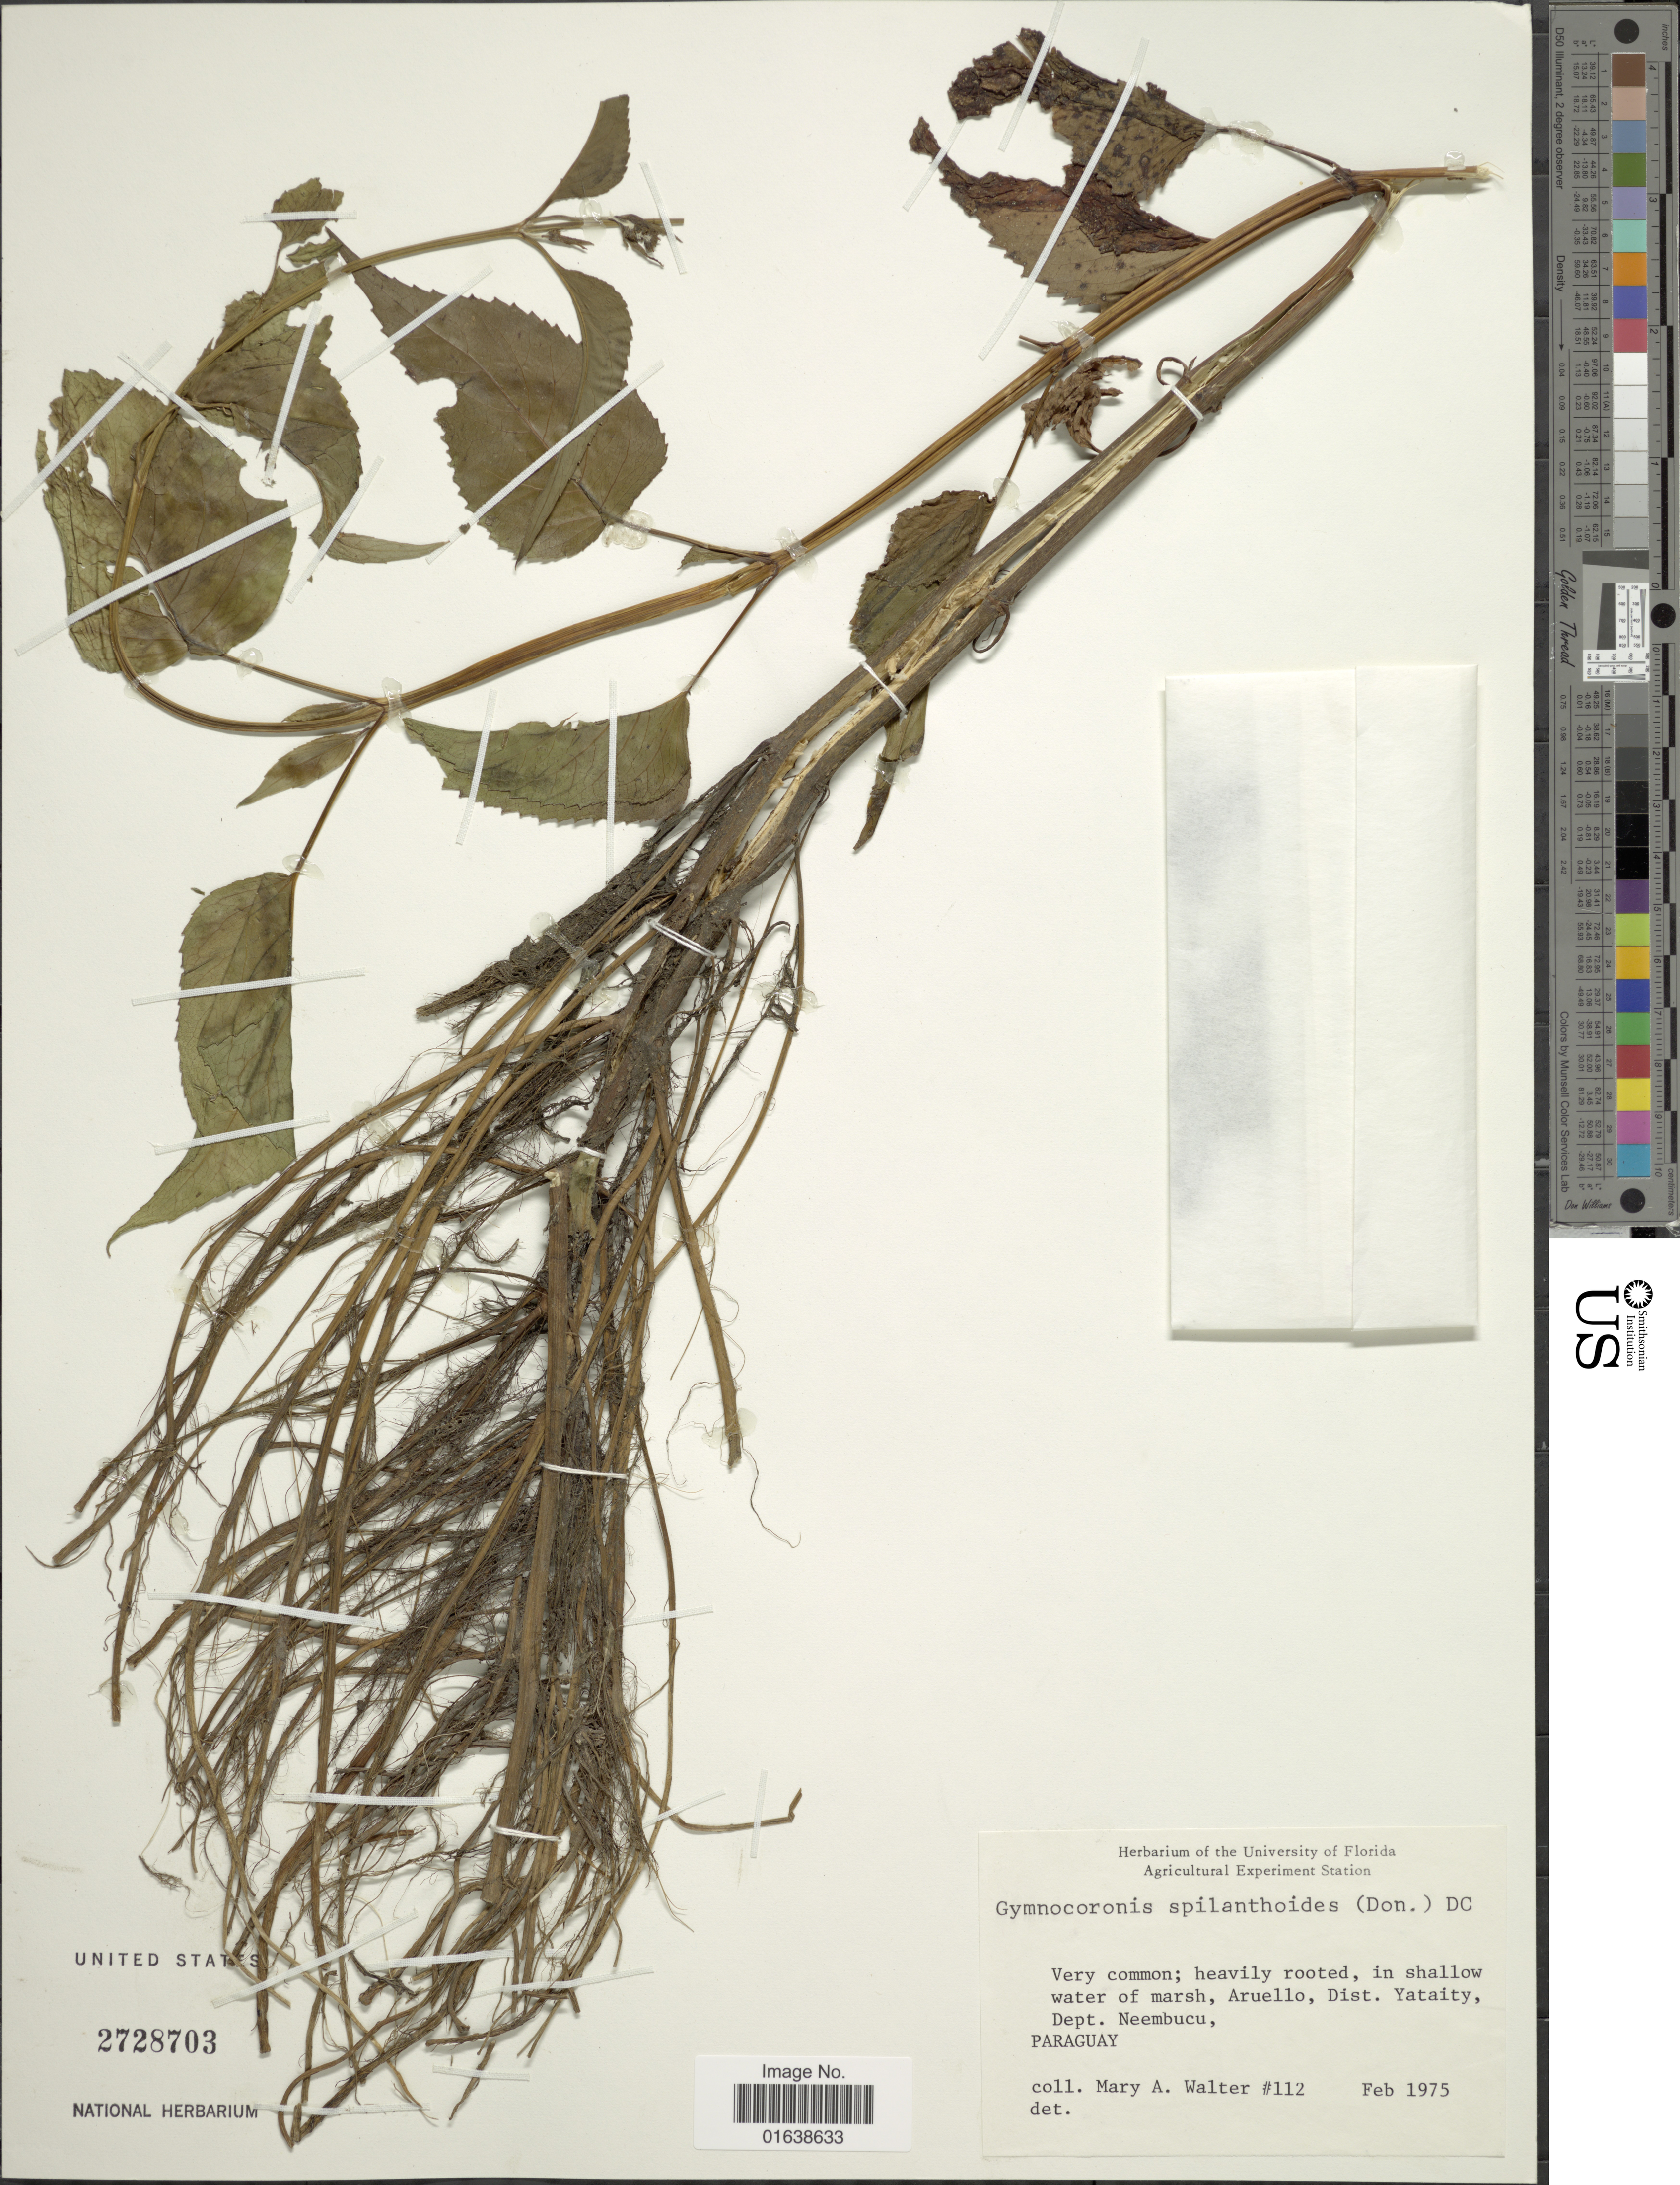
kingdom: Plantae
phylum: Tracheophyta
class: Magnoliopsida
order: Asterales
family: Asteraceae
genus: Gymnocoronis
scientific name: Gymnocoronis spilanthoides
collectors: M. A. Walter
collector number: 112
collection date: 1975-02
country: Paraguay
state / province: Neembucu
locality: Heavily rooted, in shallow water of marsh, Aruello, Dist. Yataity, Dept. Neembucu, Paraguay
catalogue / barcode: US 2728703